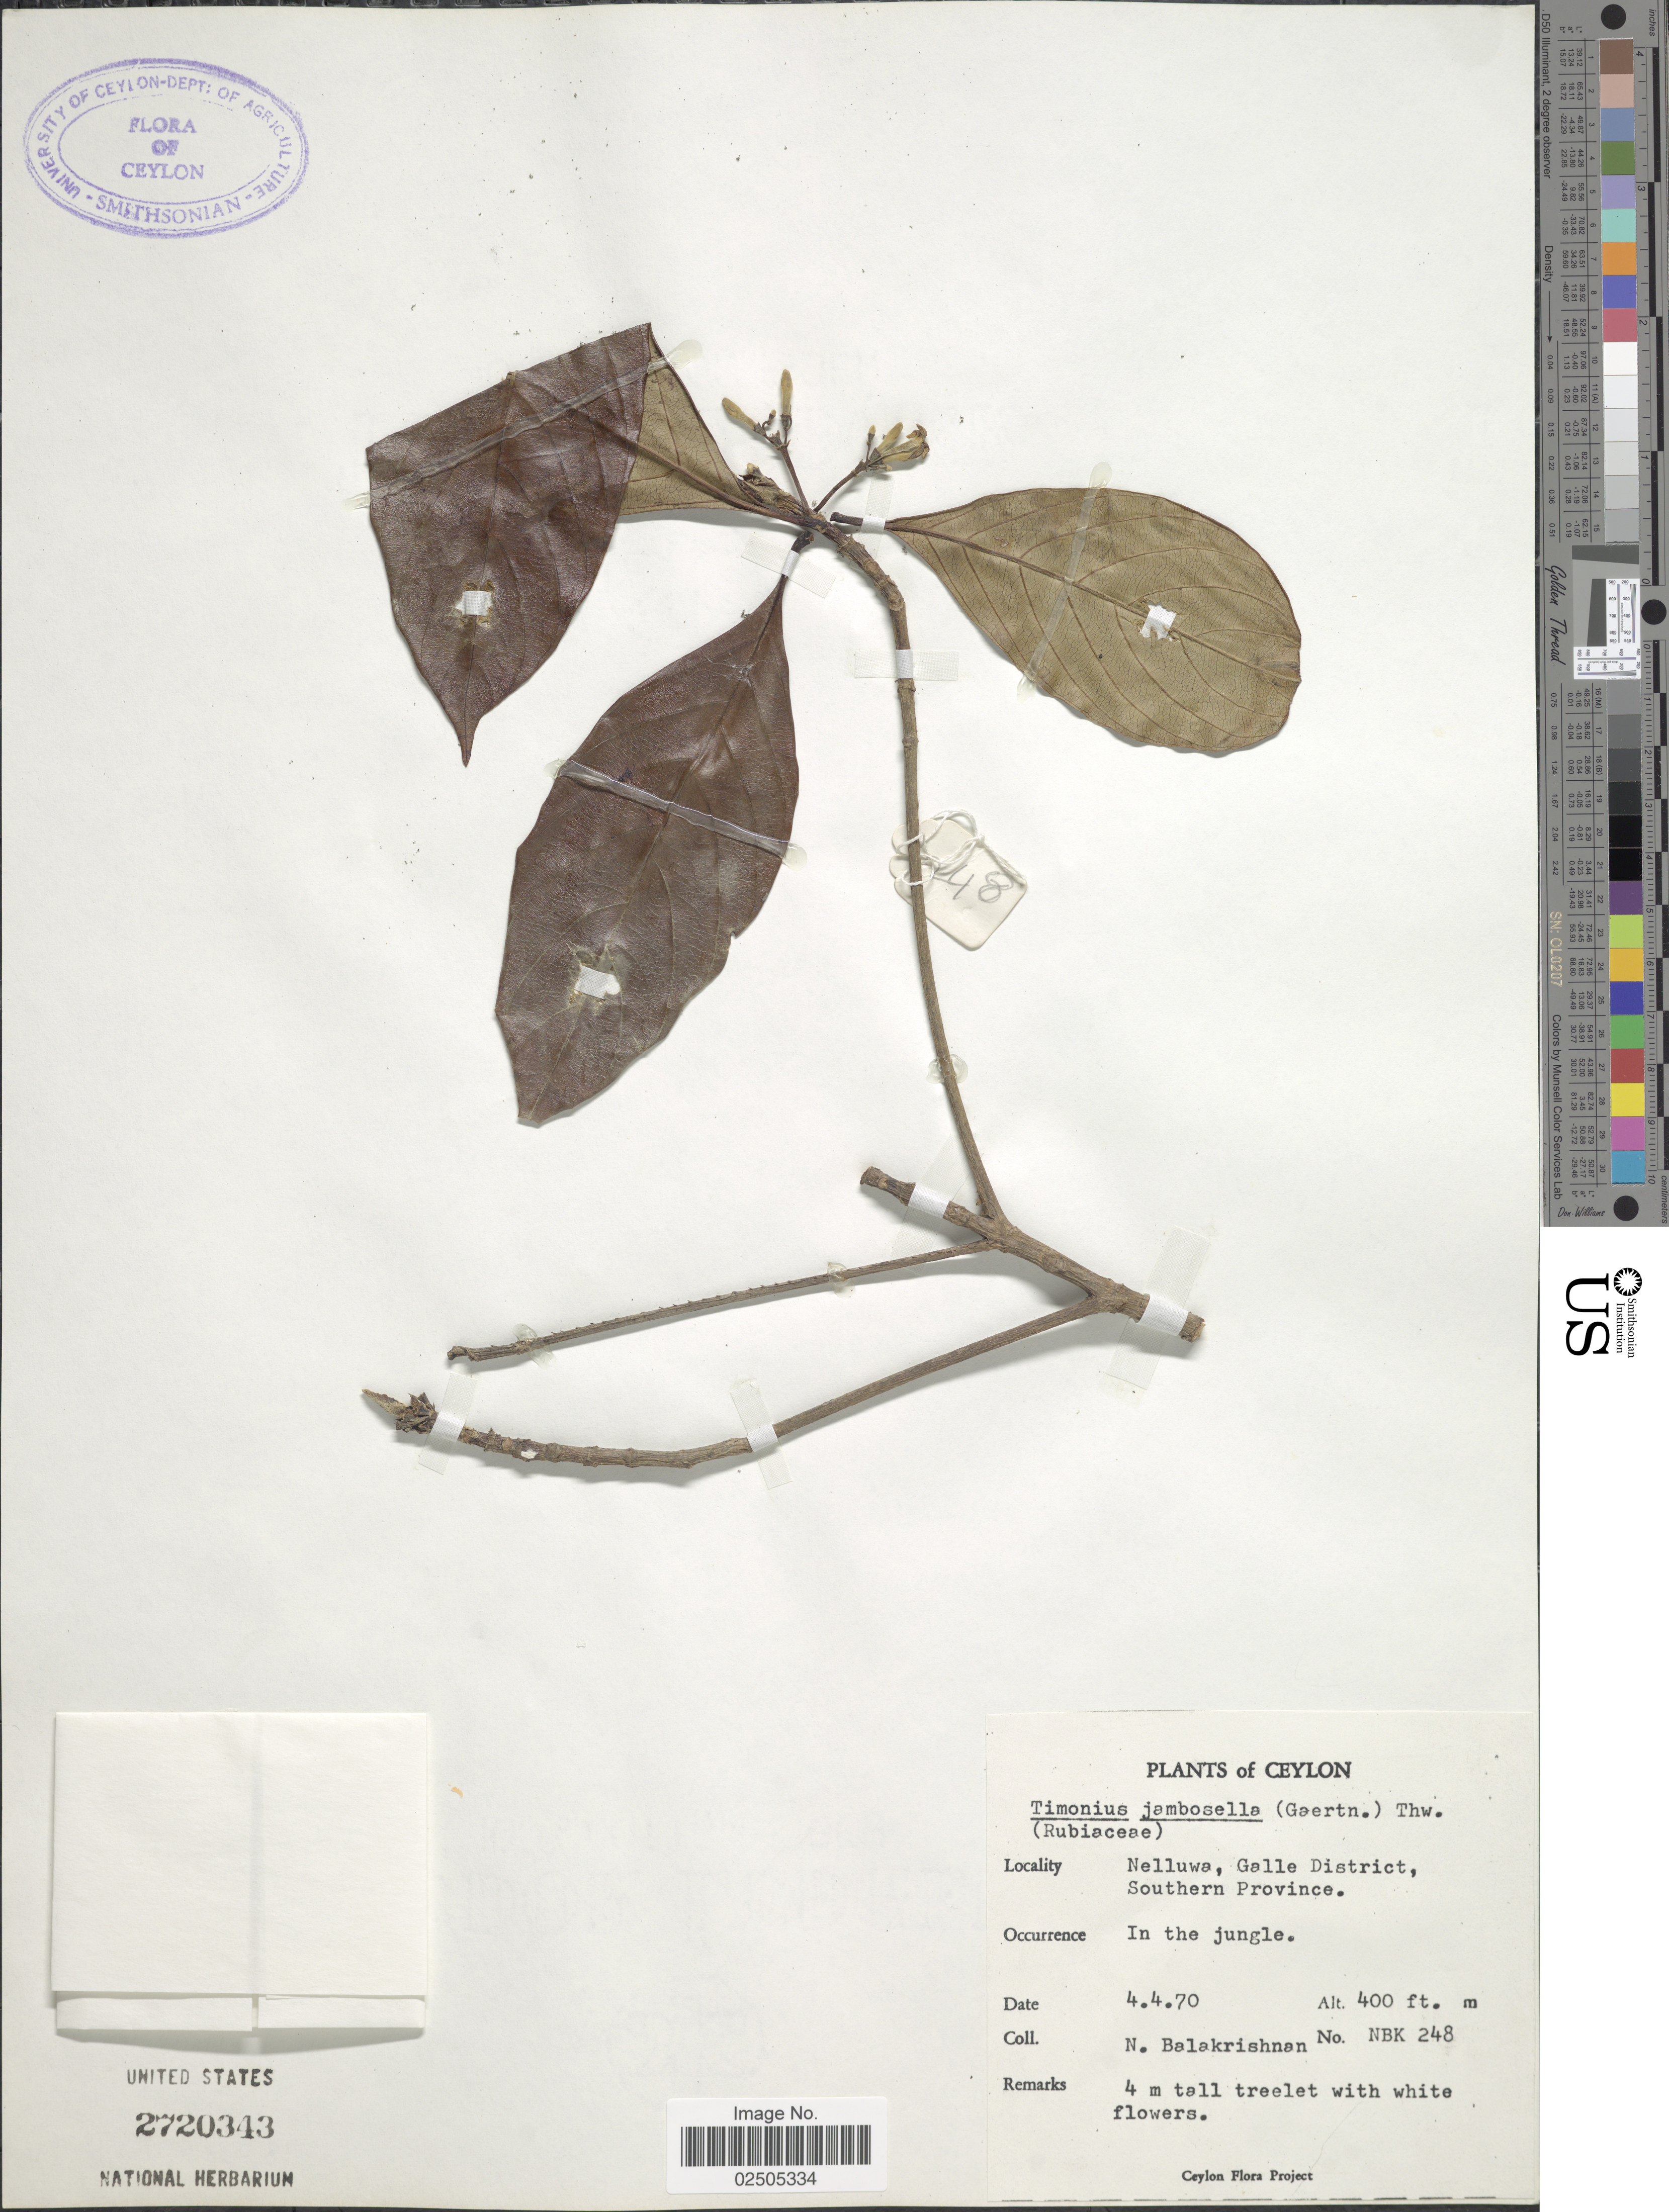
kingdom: Plantae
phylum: Tracheophyta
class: Magnoliopsida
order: Gentianales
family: Rubiaceae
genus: Timonius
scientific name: Timonius sp.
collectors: N. Balakrishnan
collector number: NBK248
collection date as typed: Transcribed d/m/y: 4/4/70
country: Sri Lanka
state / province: Southern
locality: Ceylon, Nelluwa, Galle District, Southern Province, in the Jungle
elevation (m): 122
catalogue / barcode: US 2720343